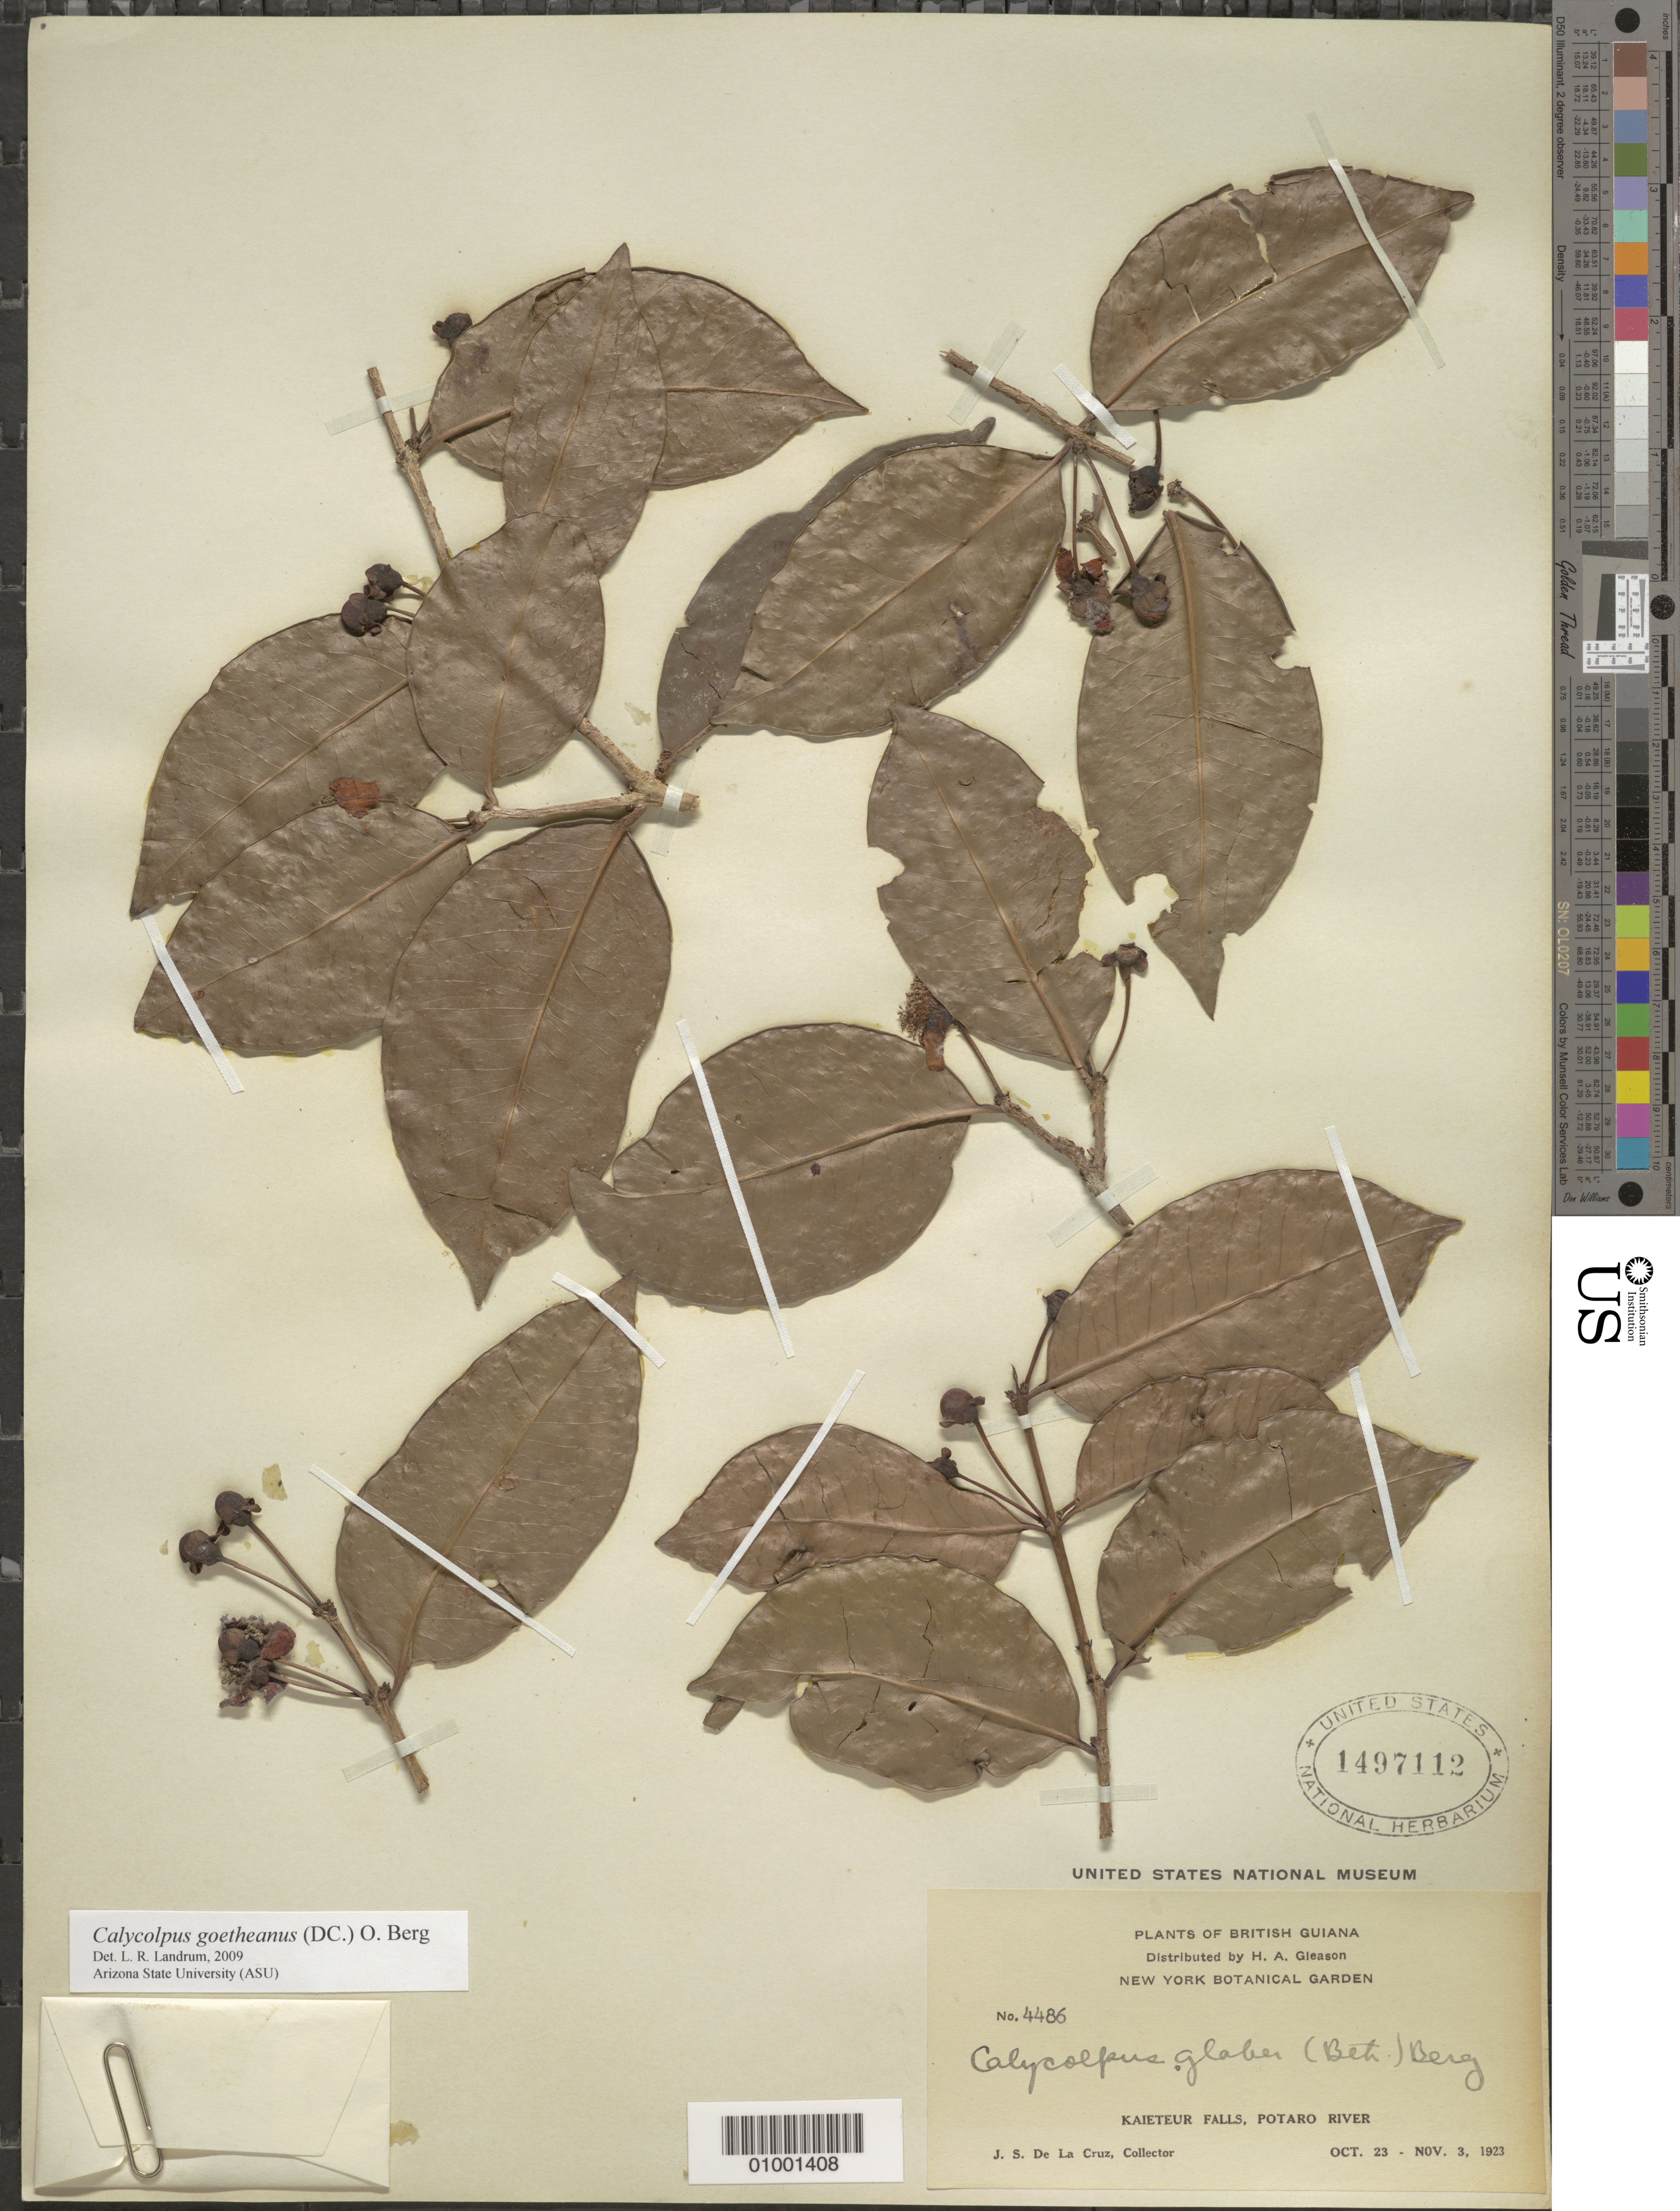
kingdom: Plantae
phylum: Tracheophyta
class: Magnoliopsida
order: Myrtales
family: Myrtaceae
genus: Calycolpus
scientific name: Calycolpus goetheanus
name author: (DC.) O. Berg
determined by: Landrum, L. R.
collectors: J. S. de la Cruz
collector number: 4486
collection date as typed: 23-Oct-23 to 3-Nov-23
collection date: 1923-10-23/1923-11-03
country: Guyana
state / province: Potaro-Siparuni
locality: Kaieteur Falls, Potaro R.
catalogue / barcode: US 1497112